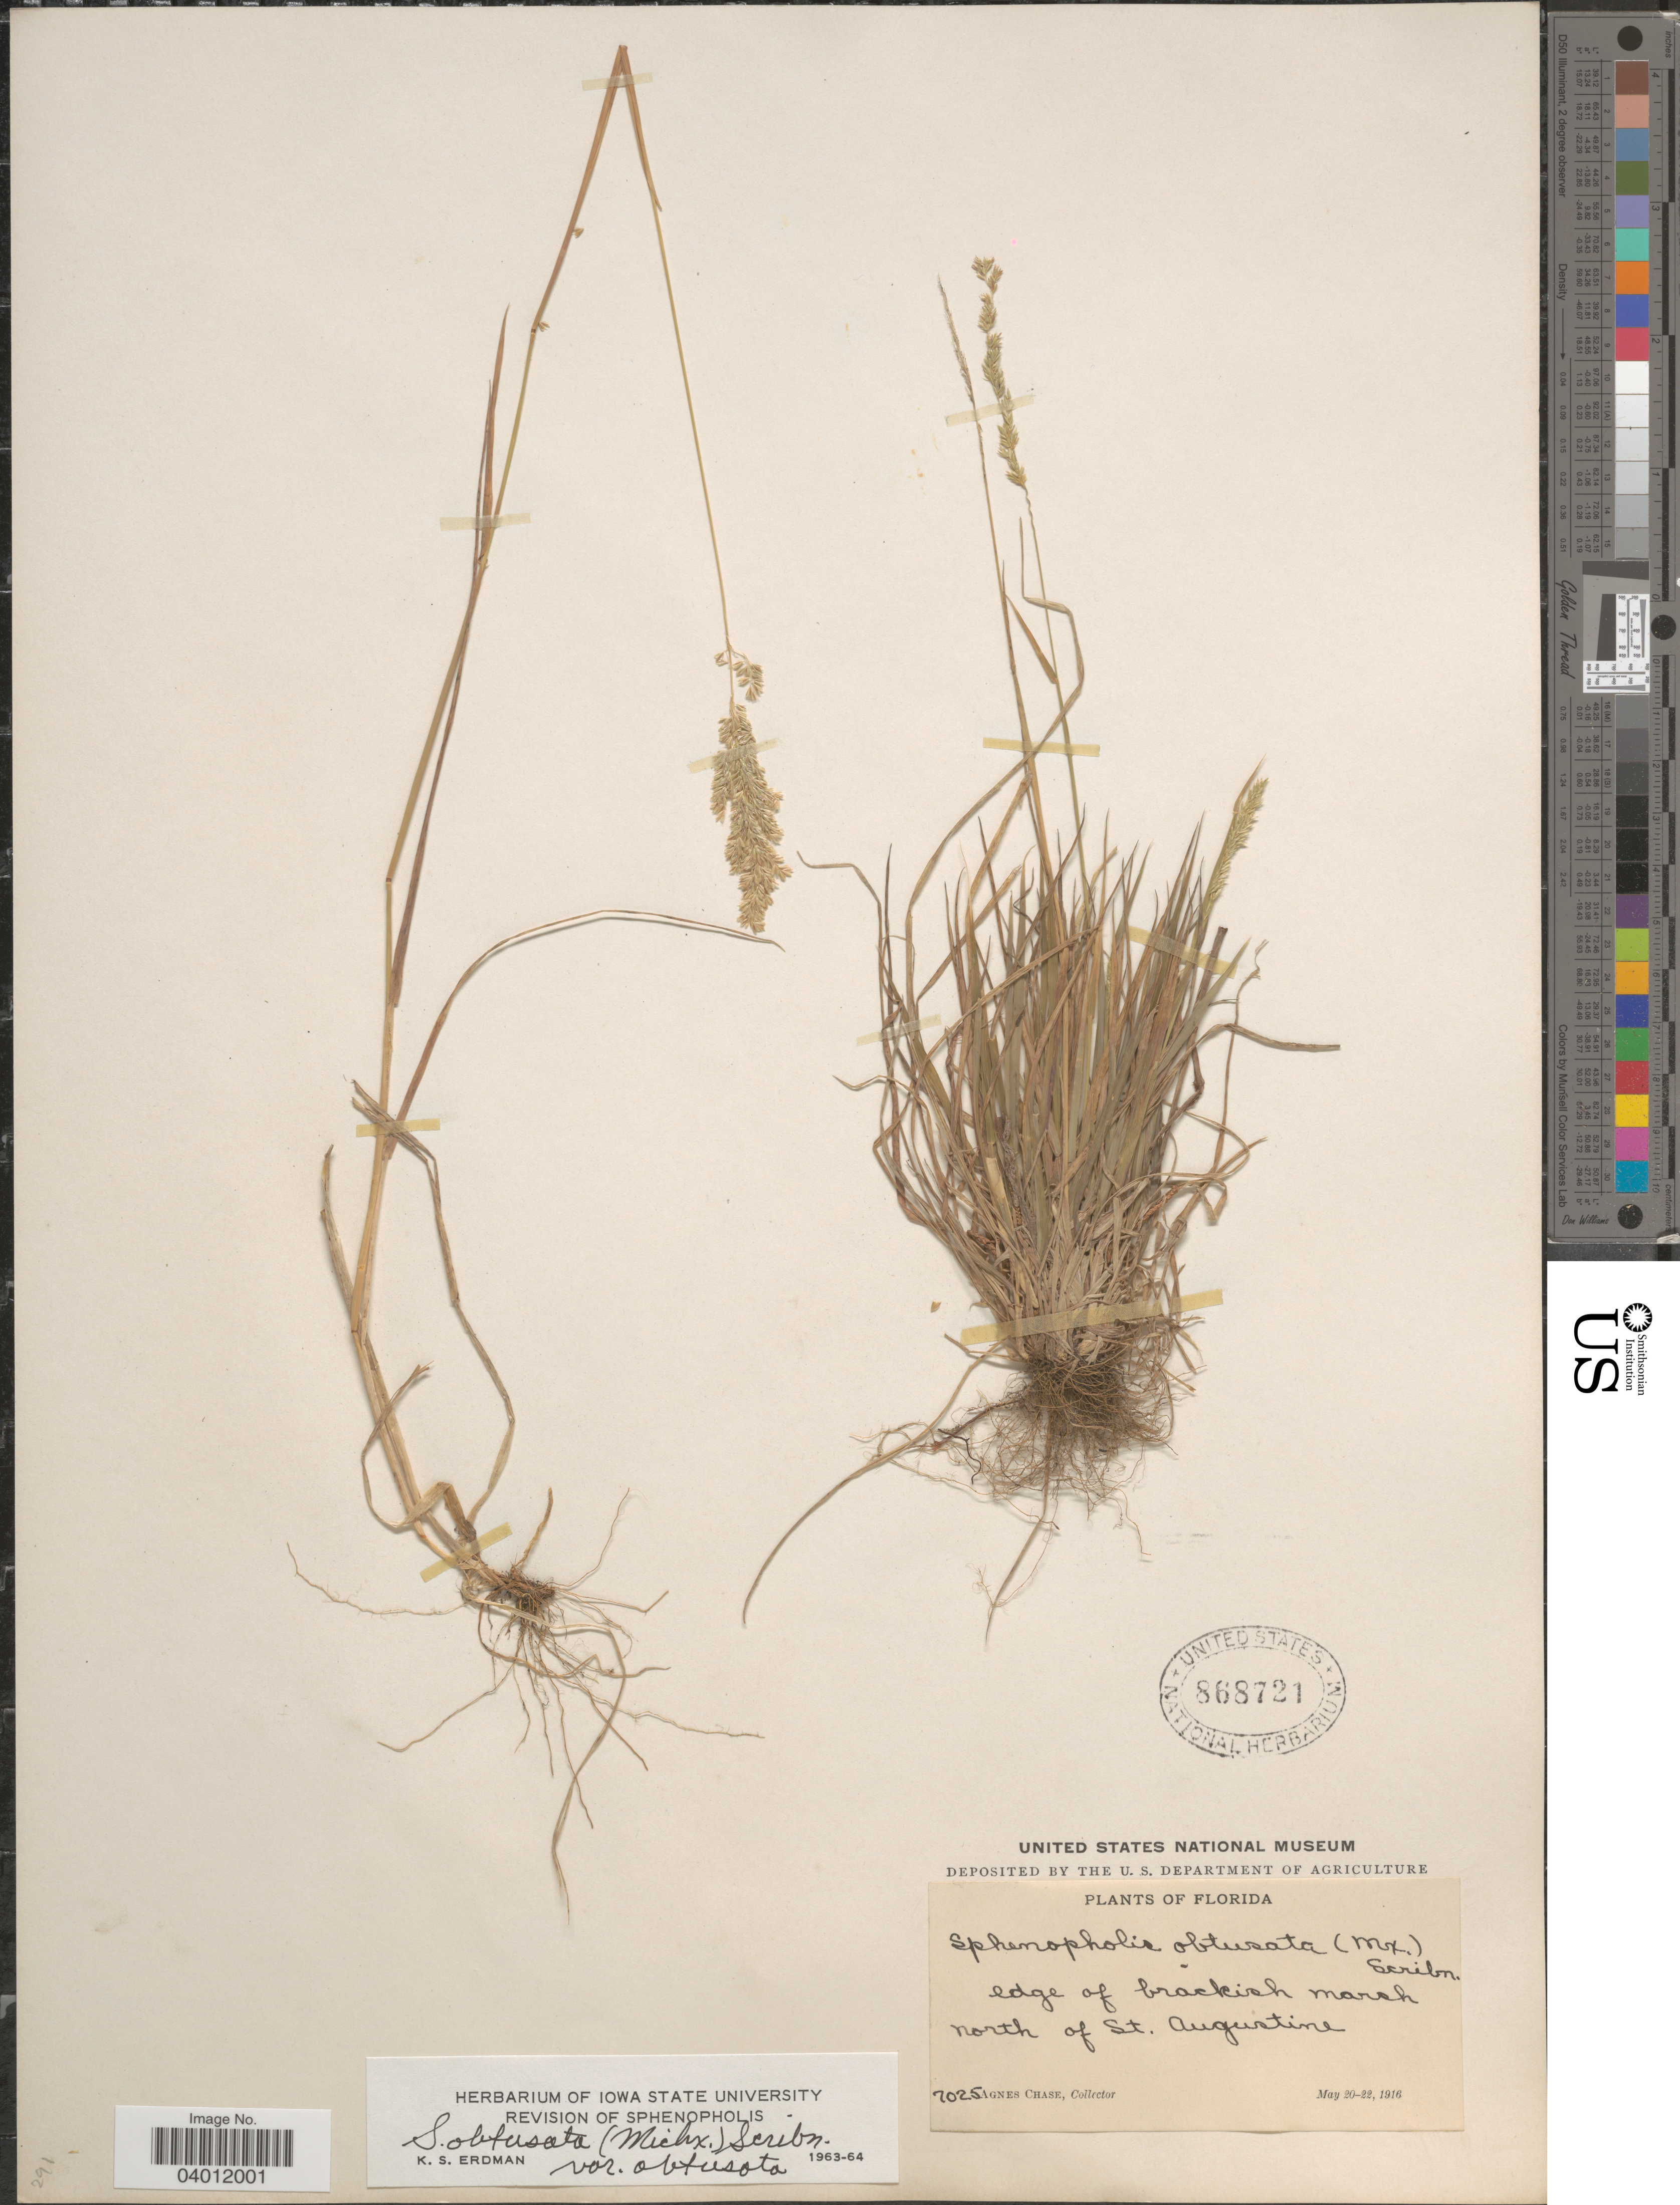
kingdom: Plantae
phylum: Tracheophyta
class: Liliopsida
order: Poales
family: Poaceae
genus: Sphenopholis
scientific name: Sphenopholis obtusata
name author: (Michx.) Scribn.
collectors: A. Chase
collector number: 7025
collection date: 1916-05-20/1916-05-22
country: United States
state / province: Florida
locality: Edge of brackish marsh North of St. Augustine.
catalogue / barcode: US 868721